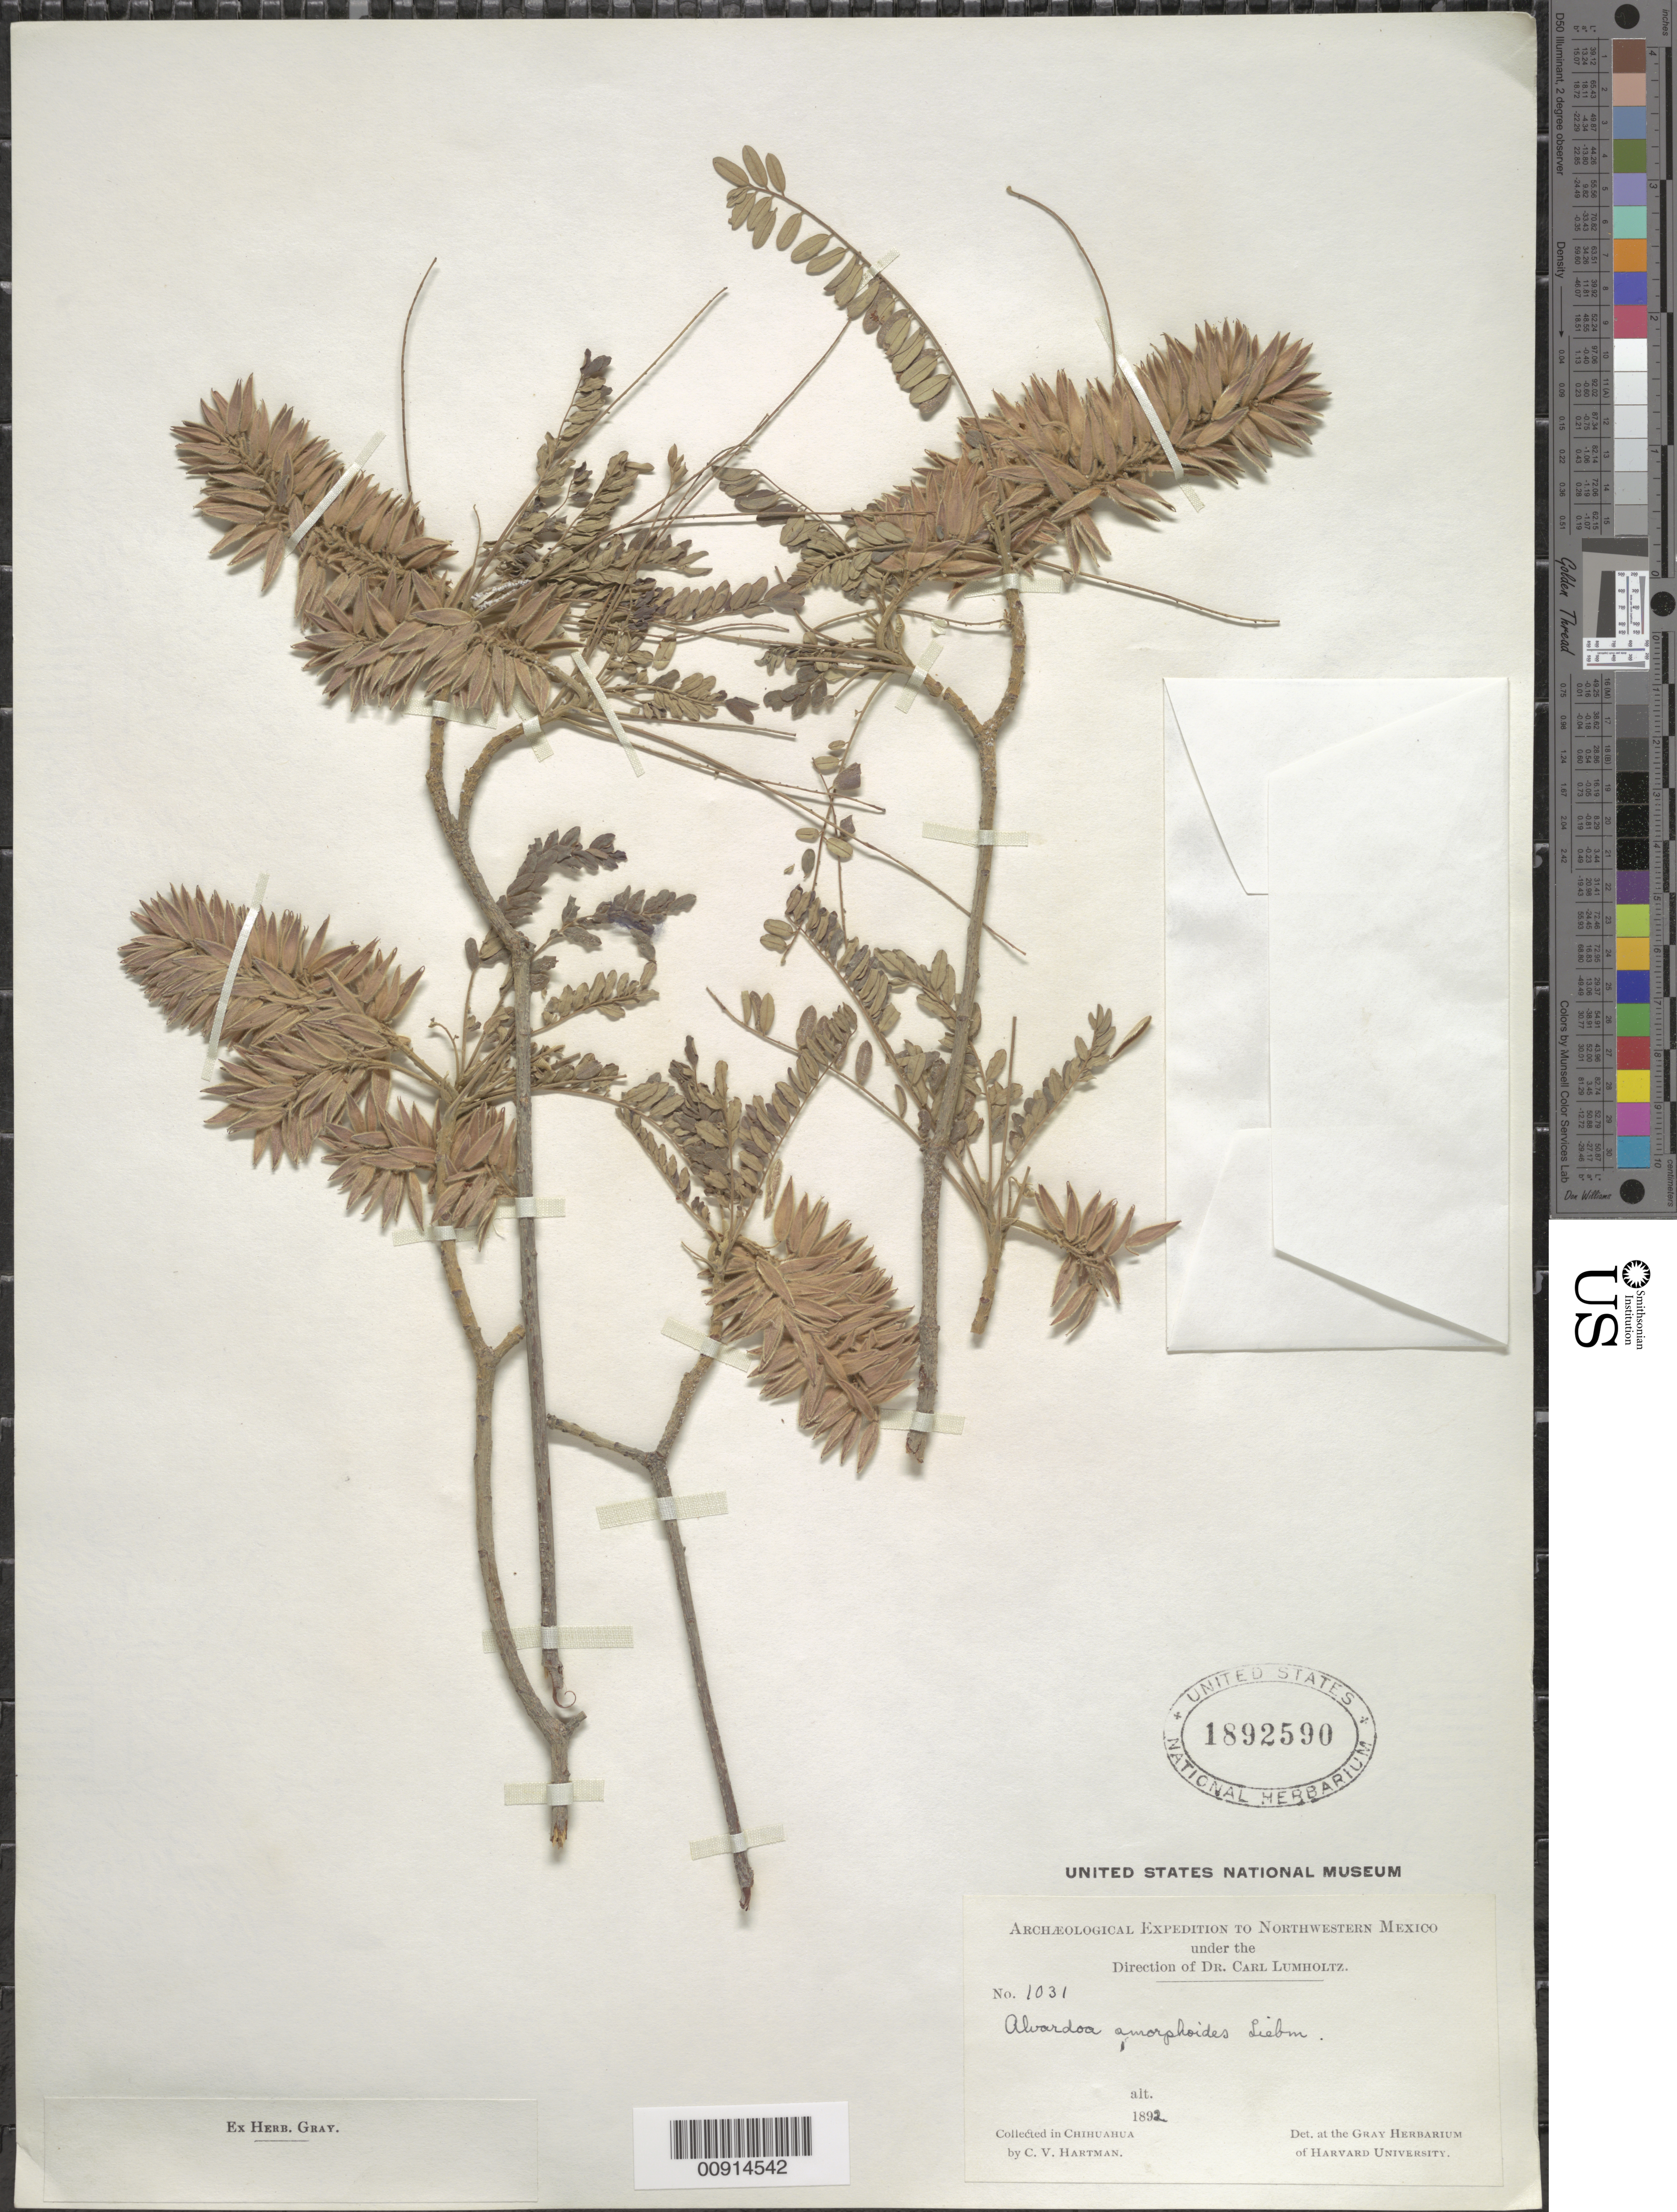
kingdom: Plantae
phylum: Tracheophyta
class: Magnoliopsida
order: Picramniales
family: Picramniaceae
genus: Alvaradoa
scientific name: Alvaradoa amorphoides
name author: Liebm.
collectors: C. V. Hartman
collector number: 1031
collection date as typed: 1892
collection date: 1892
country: Mexico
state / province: Chihuahua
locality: Chihuahua.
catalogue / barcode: US 1892590